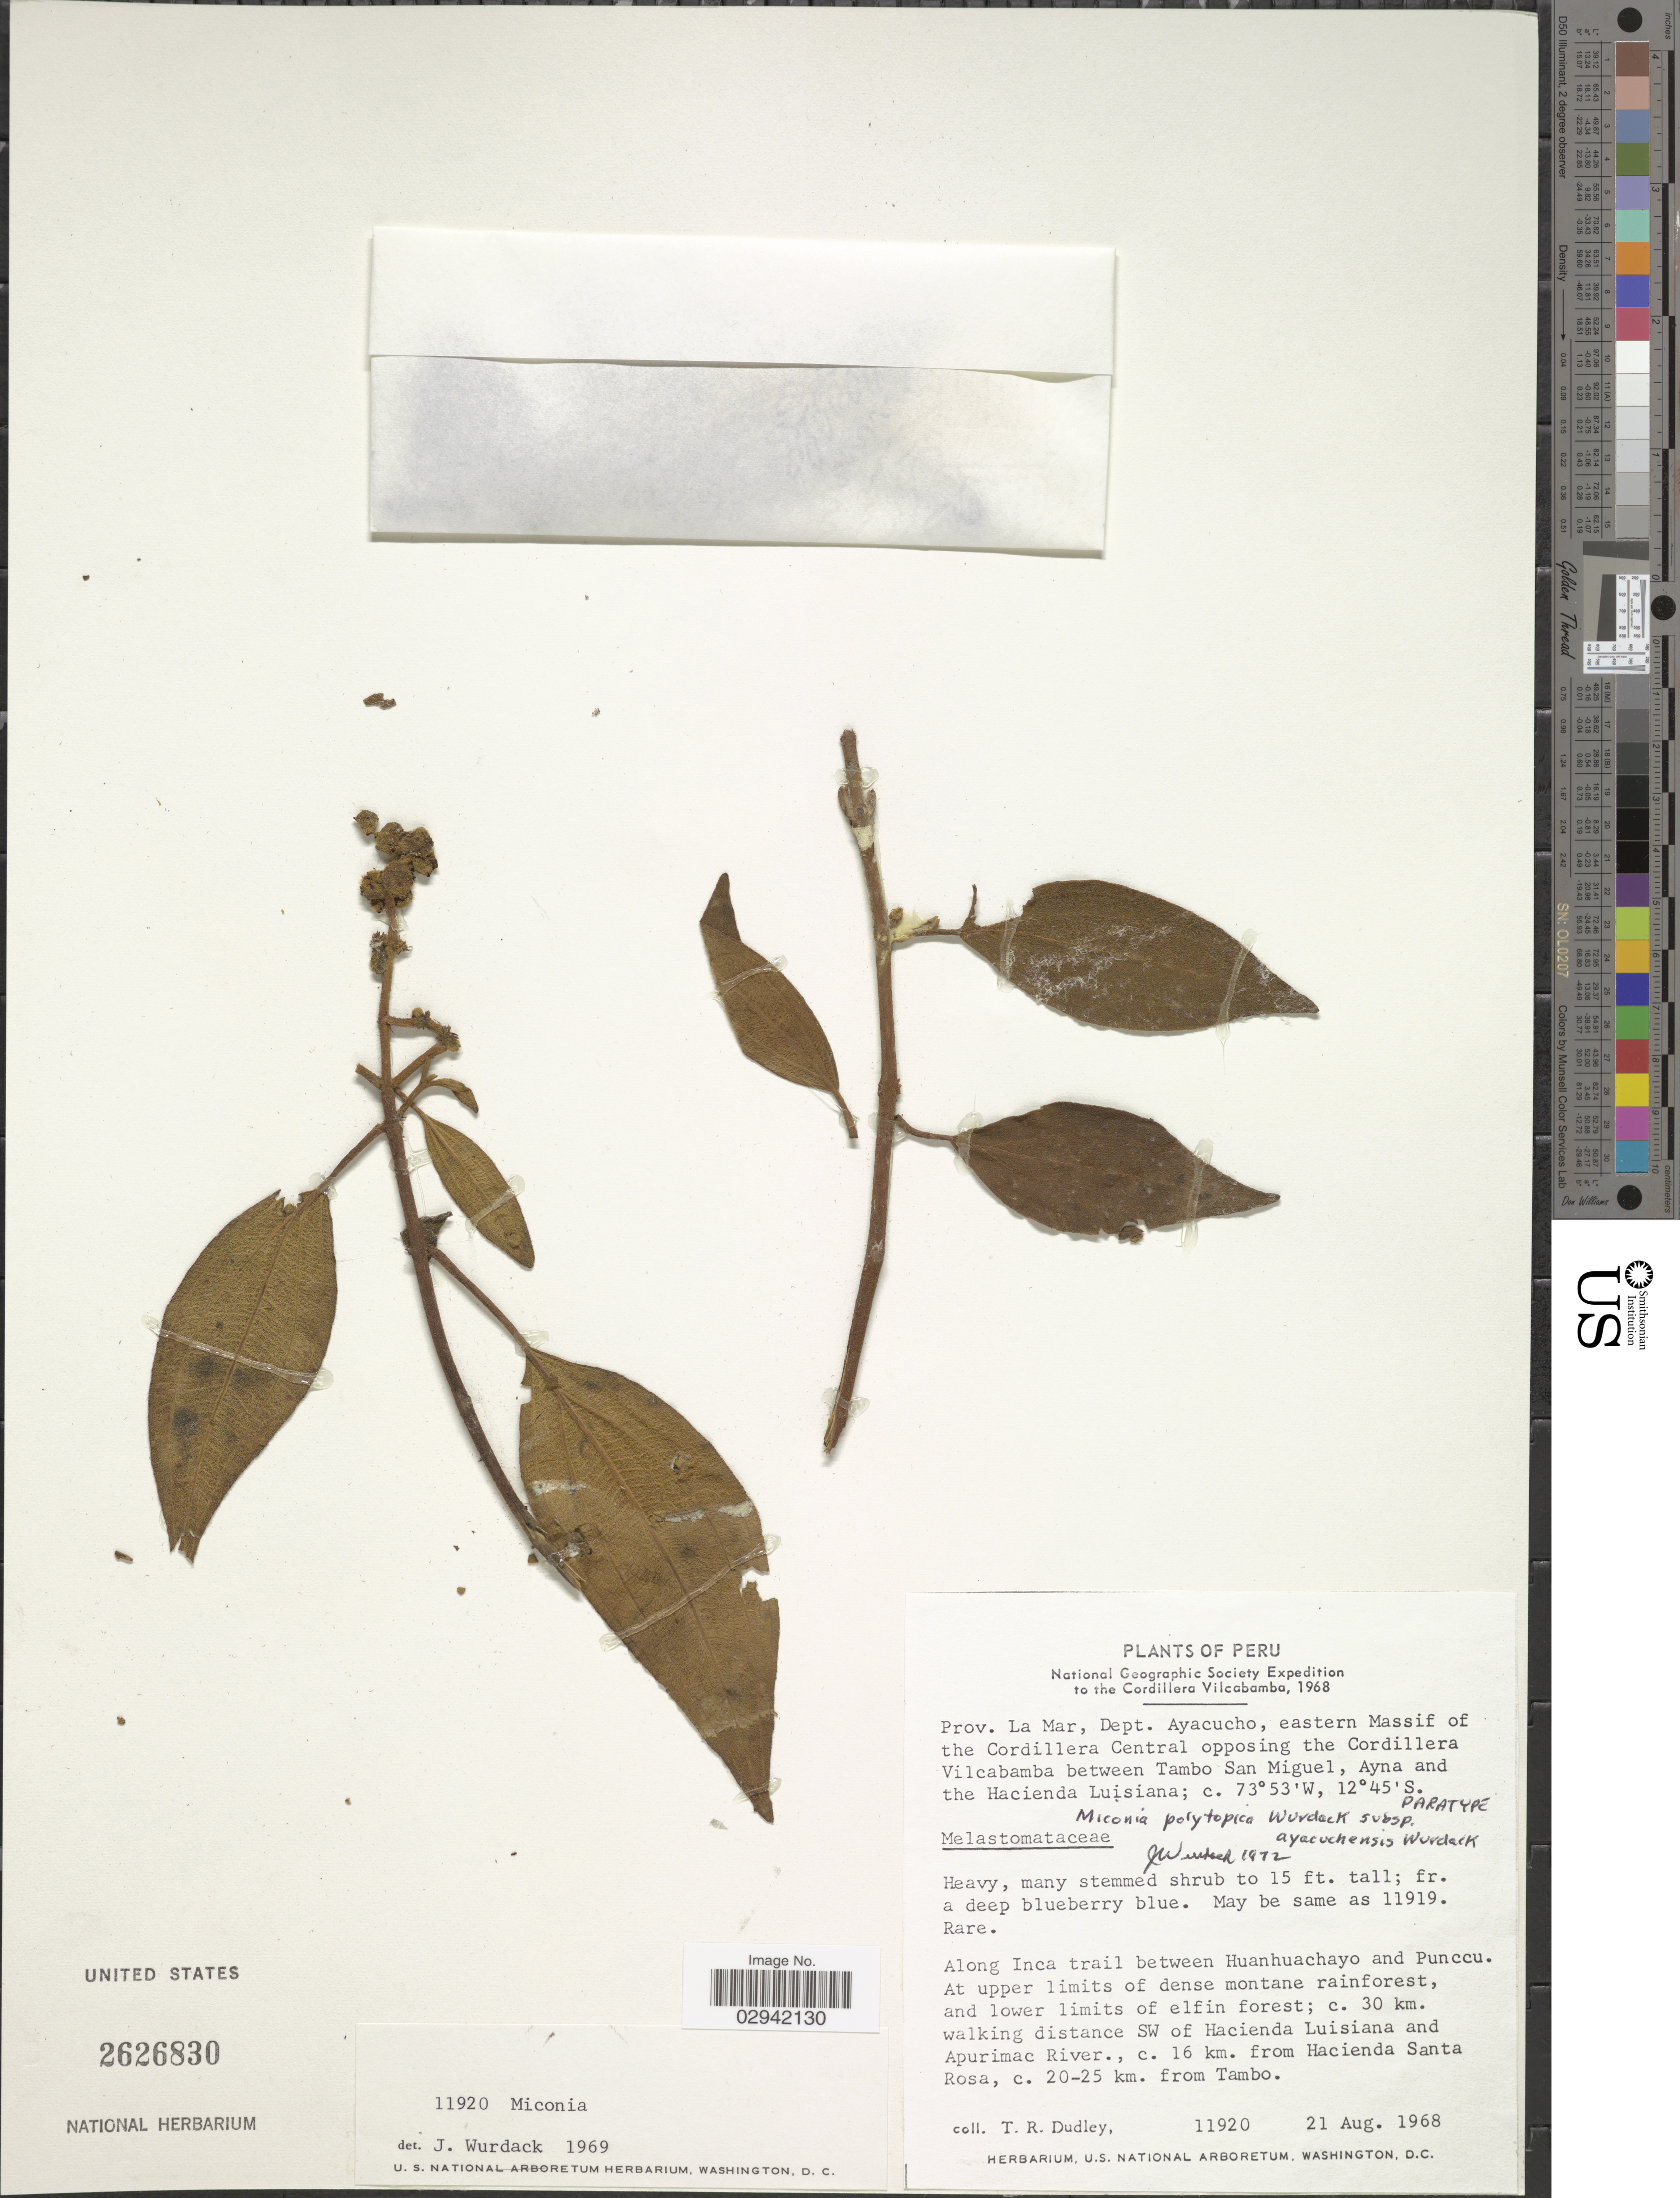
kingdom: Plantae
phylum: Tracheophyta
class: Magnoliopsida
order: Myrtales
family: Melastomataceae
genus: Miconia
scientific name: Miconia polytopica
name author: Wurdack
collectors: T. R. Dudley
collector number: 11920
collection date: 1968-08-21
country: Peru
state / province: Ayacucho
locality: Cordillera Vilcabamba, Prov. La Mar, Dept. Ayacucho, eastern Massif of the Cordillera Central opposing the Cordillera Vilcabamba between Tambo San Miguel, Ayna and the Hacienda Luisiana. Along Inca trail between Huanhuachayo and Punccu. c. 30 km. walking distance SW of Hacienda Luisiana and Apurimac River, c. 16 km. from Hacienda Santa Rosa, c. 20-25 km. from Tambo.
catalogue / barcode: US 2626830